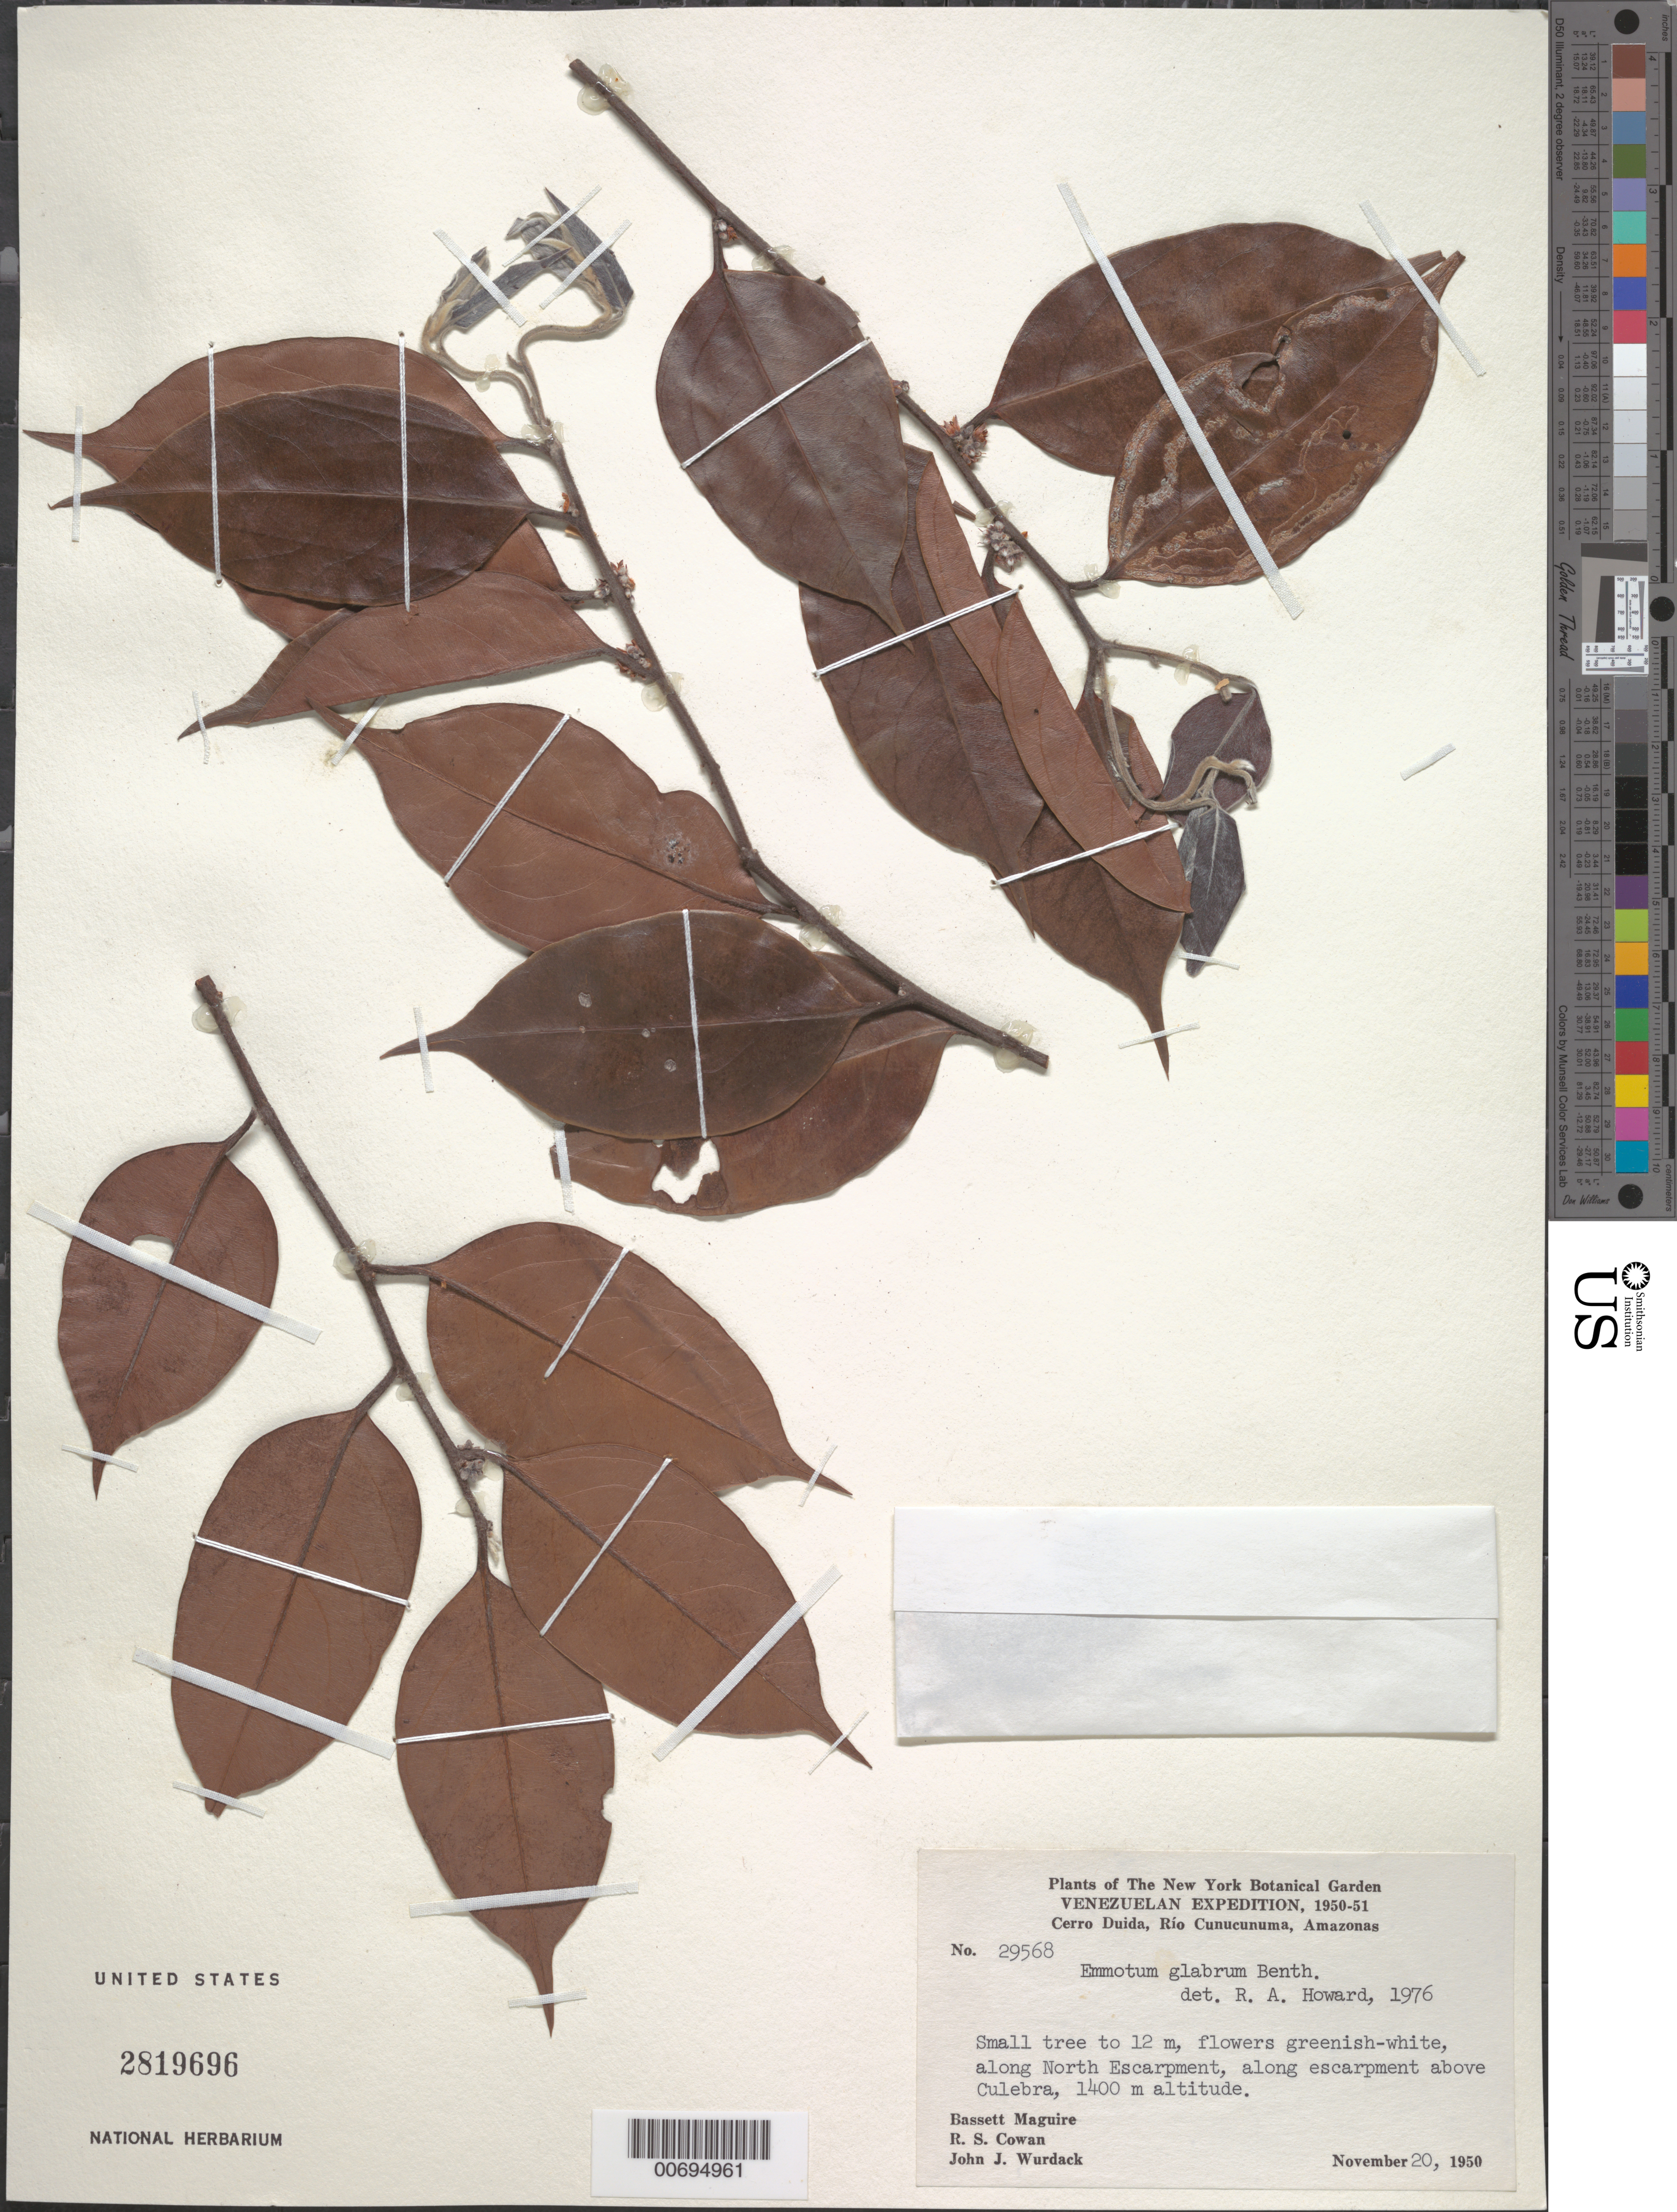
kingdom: Plantae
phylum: Tracheophyta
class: Magnoliopsida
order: Metteniusales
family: Metteniusaceae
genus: Emmotum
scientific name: Emmotum glabrum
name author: Benth. ex Miers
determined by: Howard, R. A.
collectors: B. Maguire, R. S. Cowan & J. J. Wurdack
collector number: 29568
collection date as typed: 20-Nov-50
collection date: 1950-11-20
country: Venezuela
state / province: Amazonas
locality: Cerro Duida, Río Cunucunuma, N escarpment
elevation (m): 1400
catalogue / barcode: US 2819696